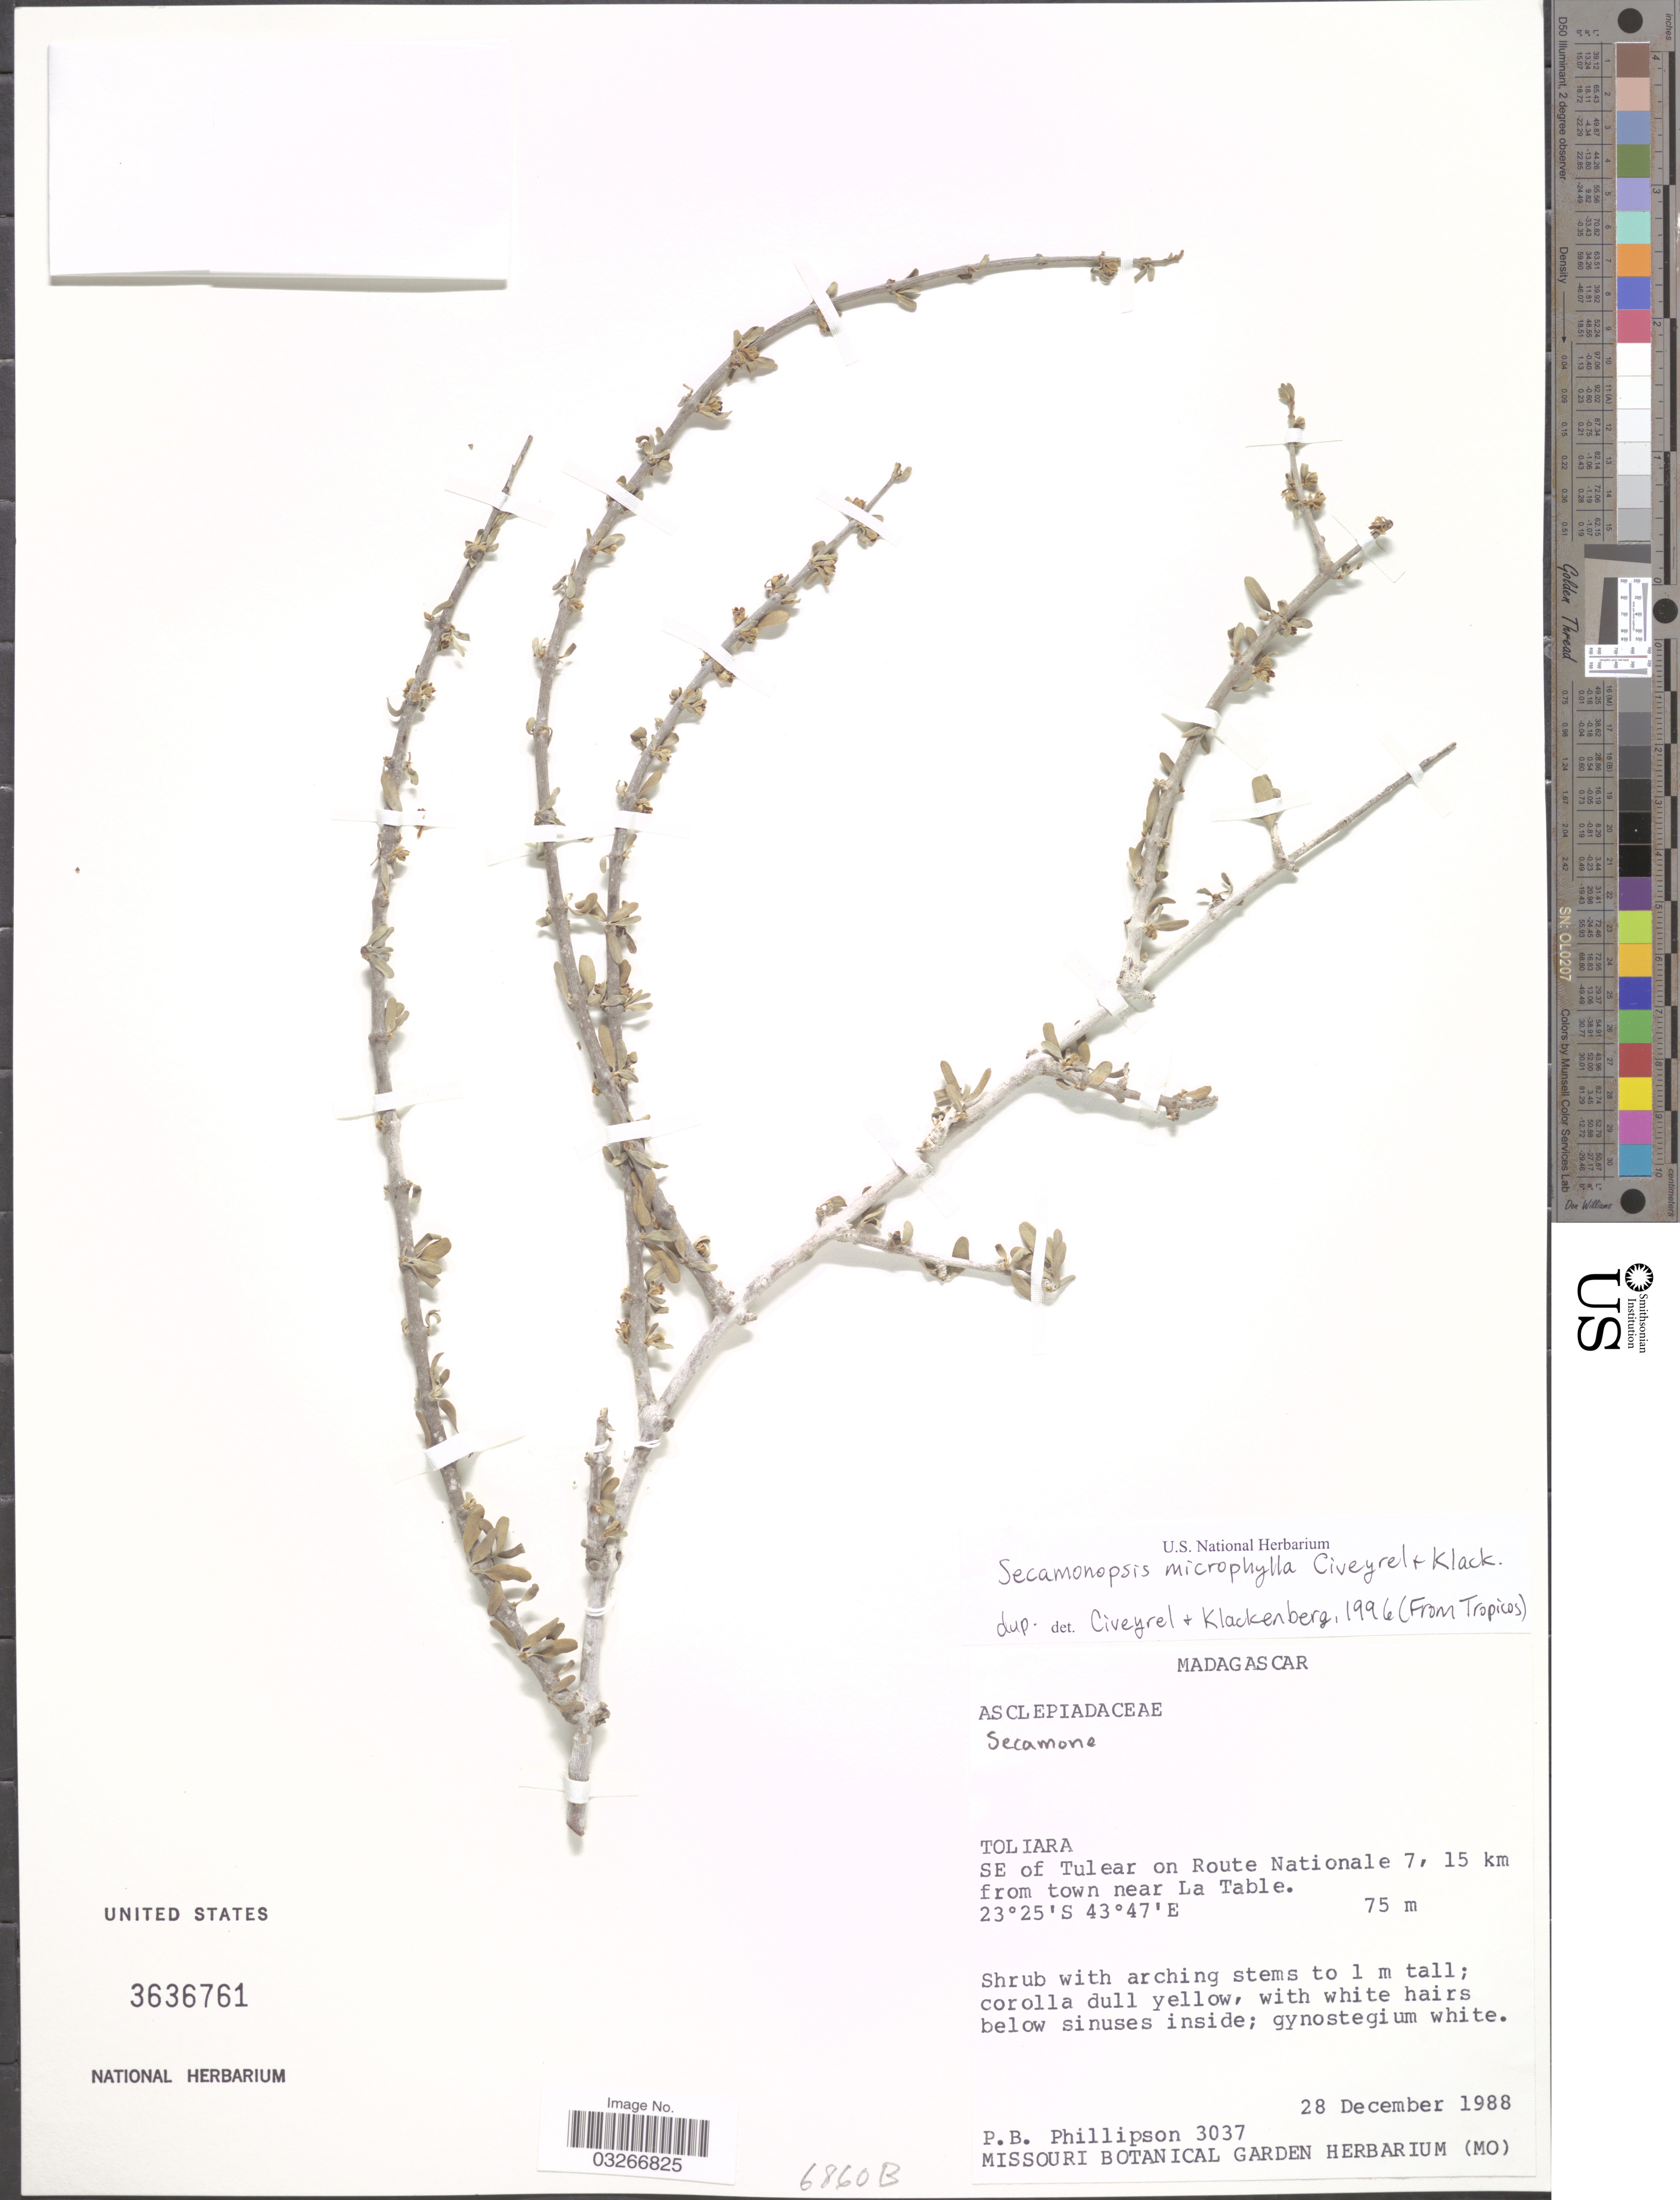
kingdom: Plantae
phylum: Tracheophyta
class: Magnoliopsida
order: Gentianales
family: Apocynaceae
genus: Secamonopsis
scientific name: Secamonopsis microphylla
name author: Civeyrel & Klack.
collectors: P. B. Phillipson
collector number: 3037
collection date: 1988-12-28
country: Madagascar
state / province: Atsimo-Andrefana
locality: SE of Tulear on Route Nationale 7, 15 km from town near La Table.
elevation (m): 75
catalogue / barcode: US 3636761